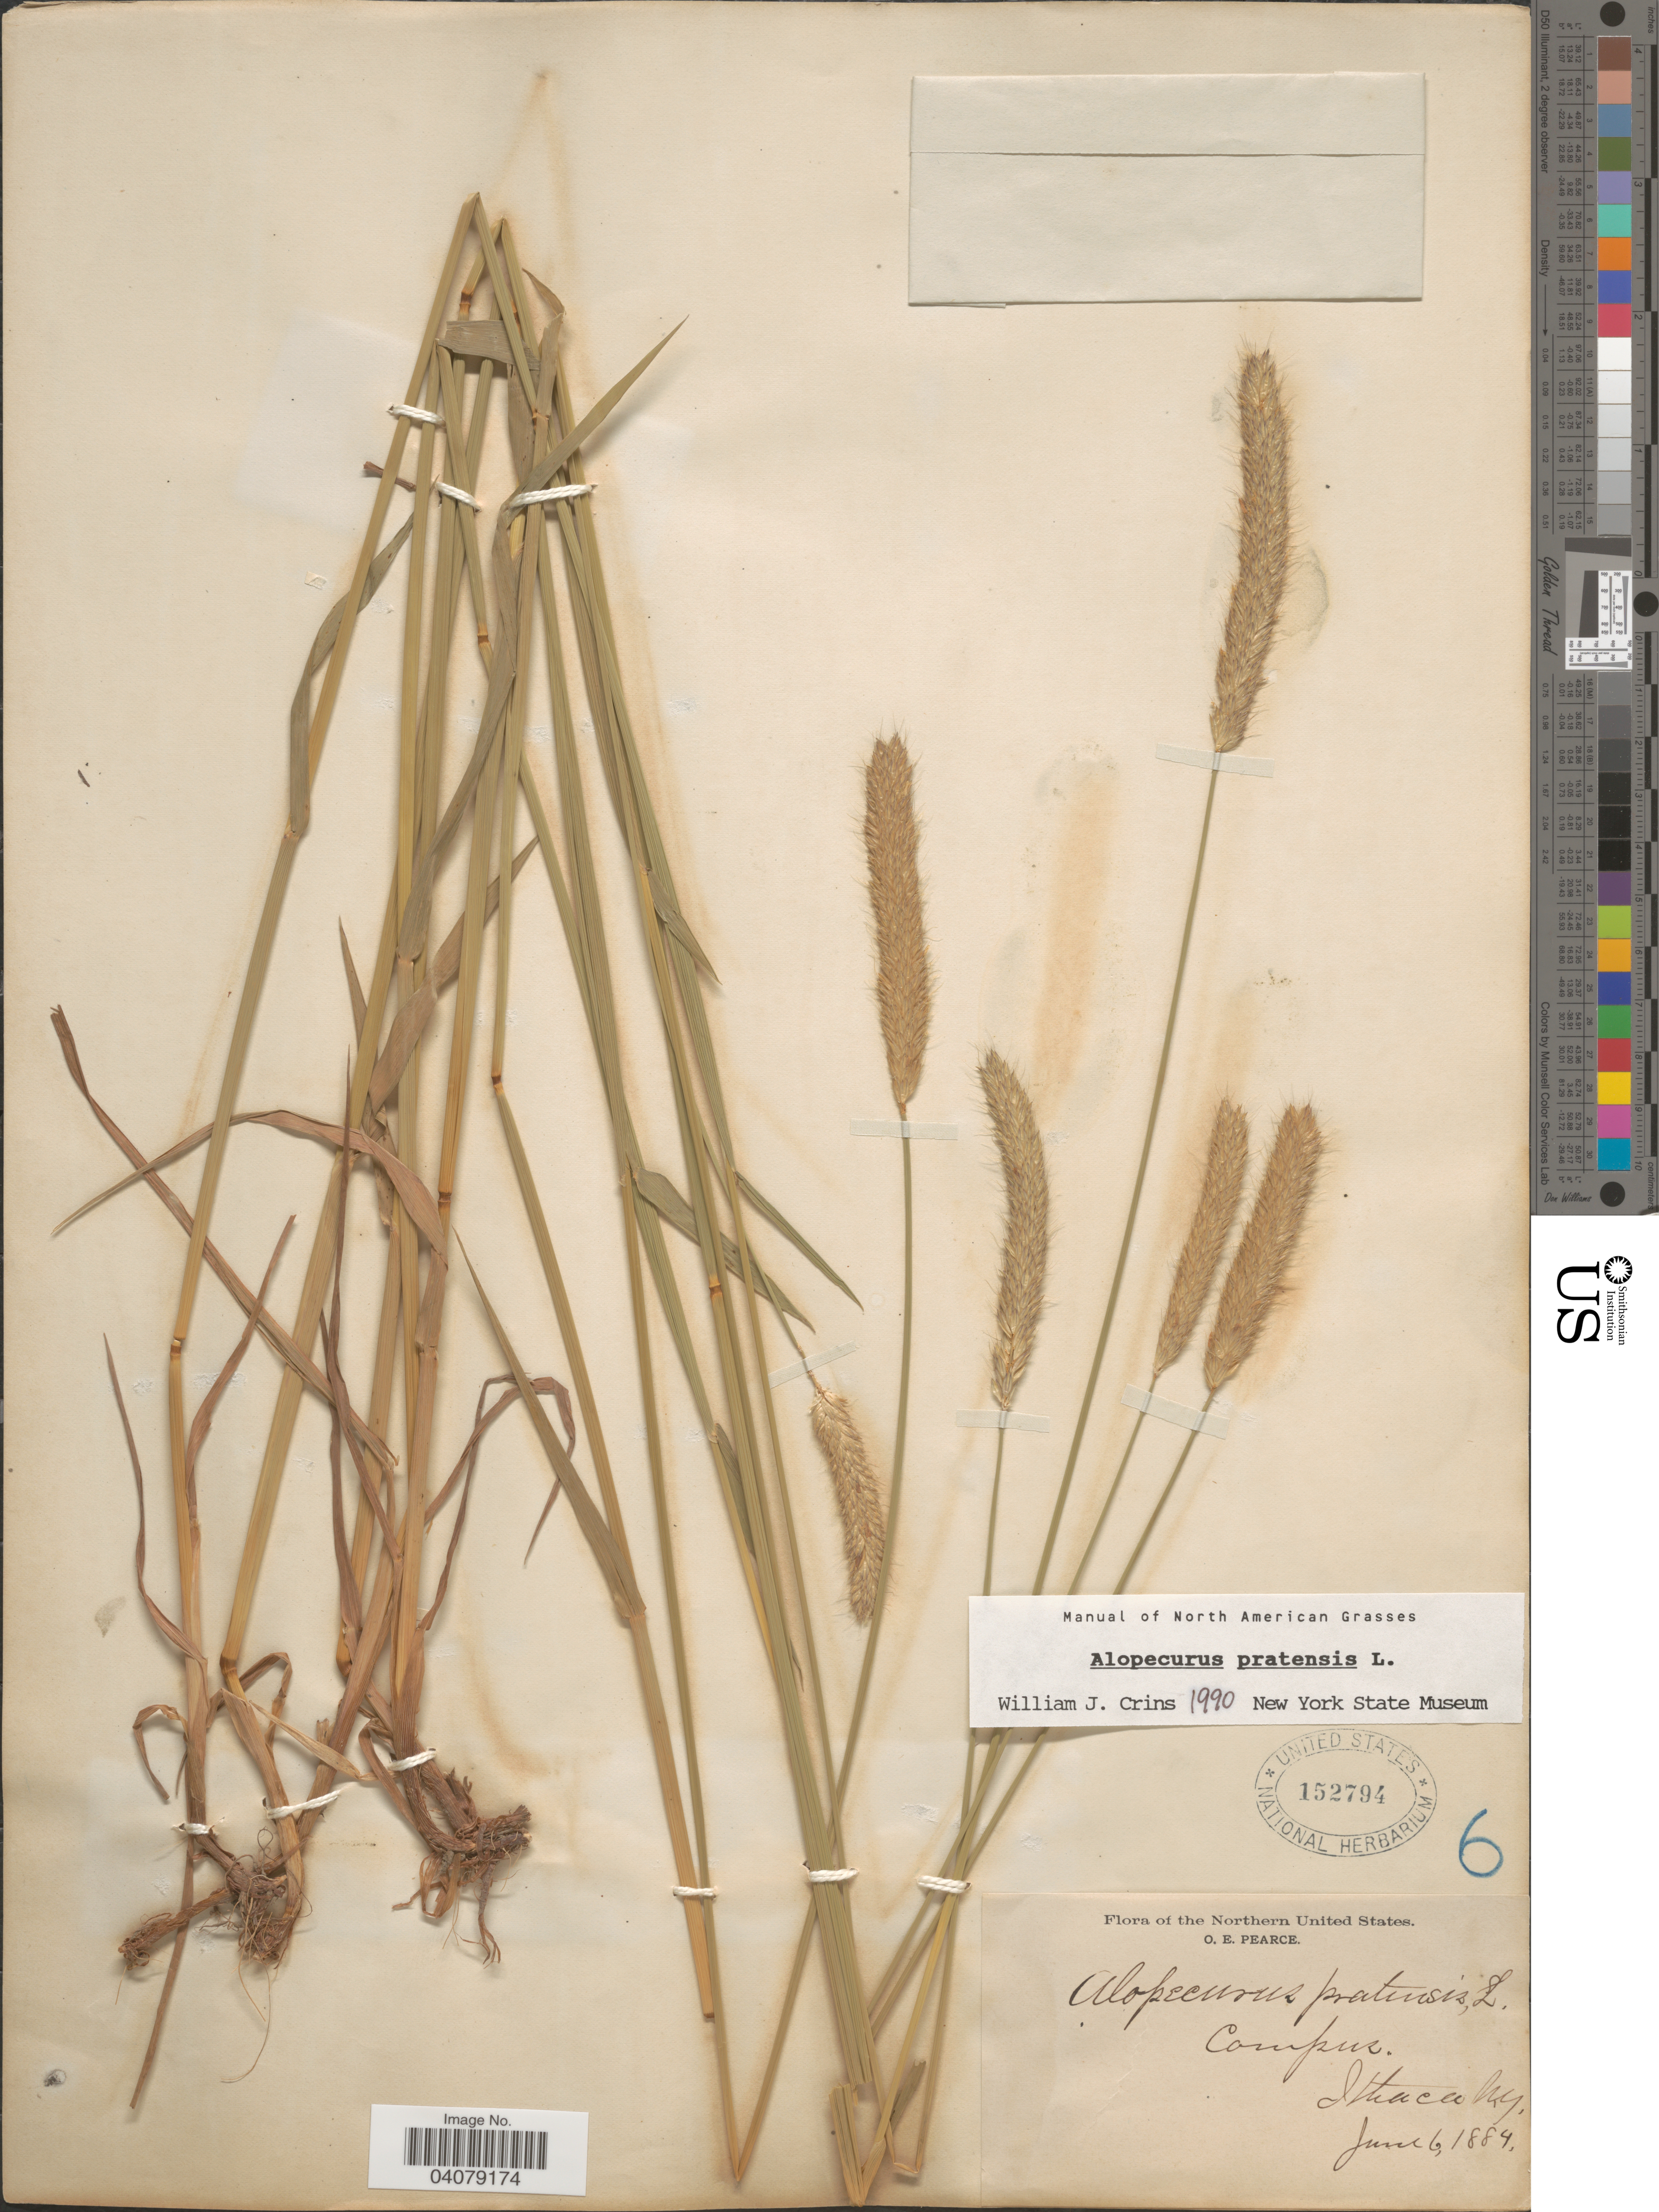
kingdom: Plantae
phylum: Tracheophyta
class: Liliopsida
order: Poales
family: Poaceae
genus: Alopecurus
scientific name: Alopecurus pratensis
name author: L.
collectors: O. E. Pearce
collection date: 1884-06-06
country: United States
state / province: New York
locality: Northern United States. Campus. Ithaca.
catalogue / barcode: US 152794